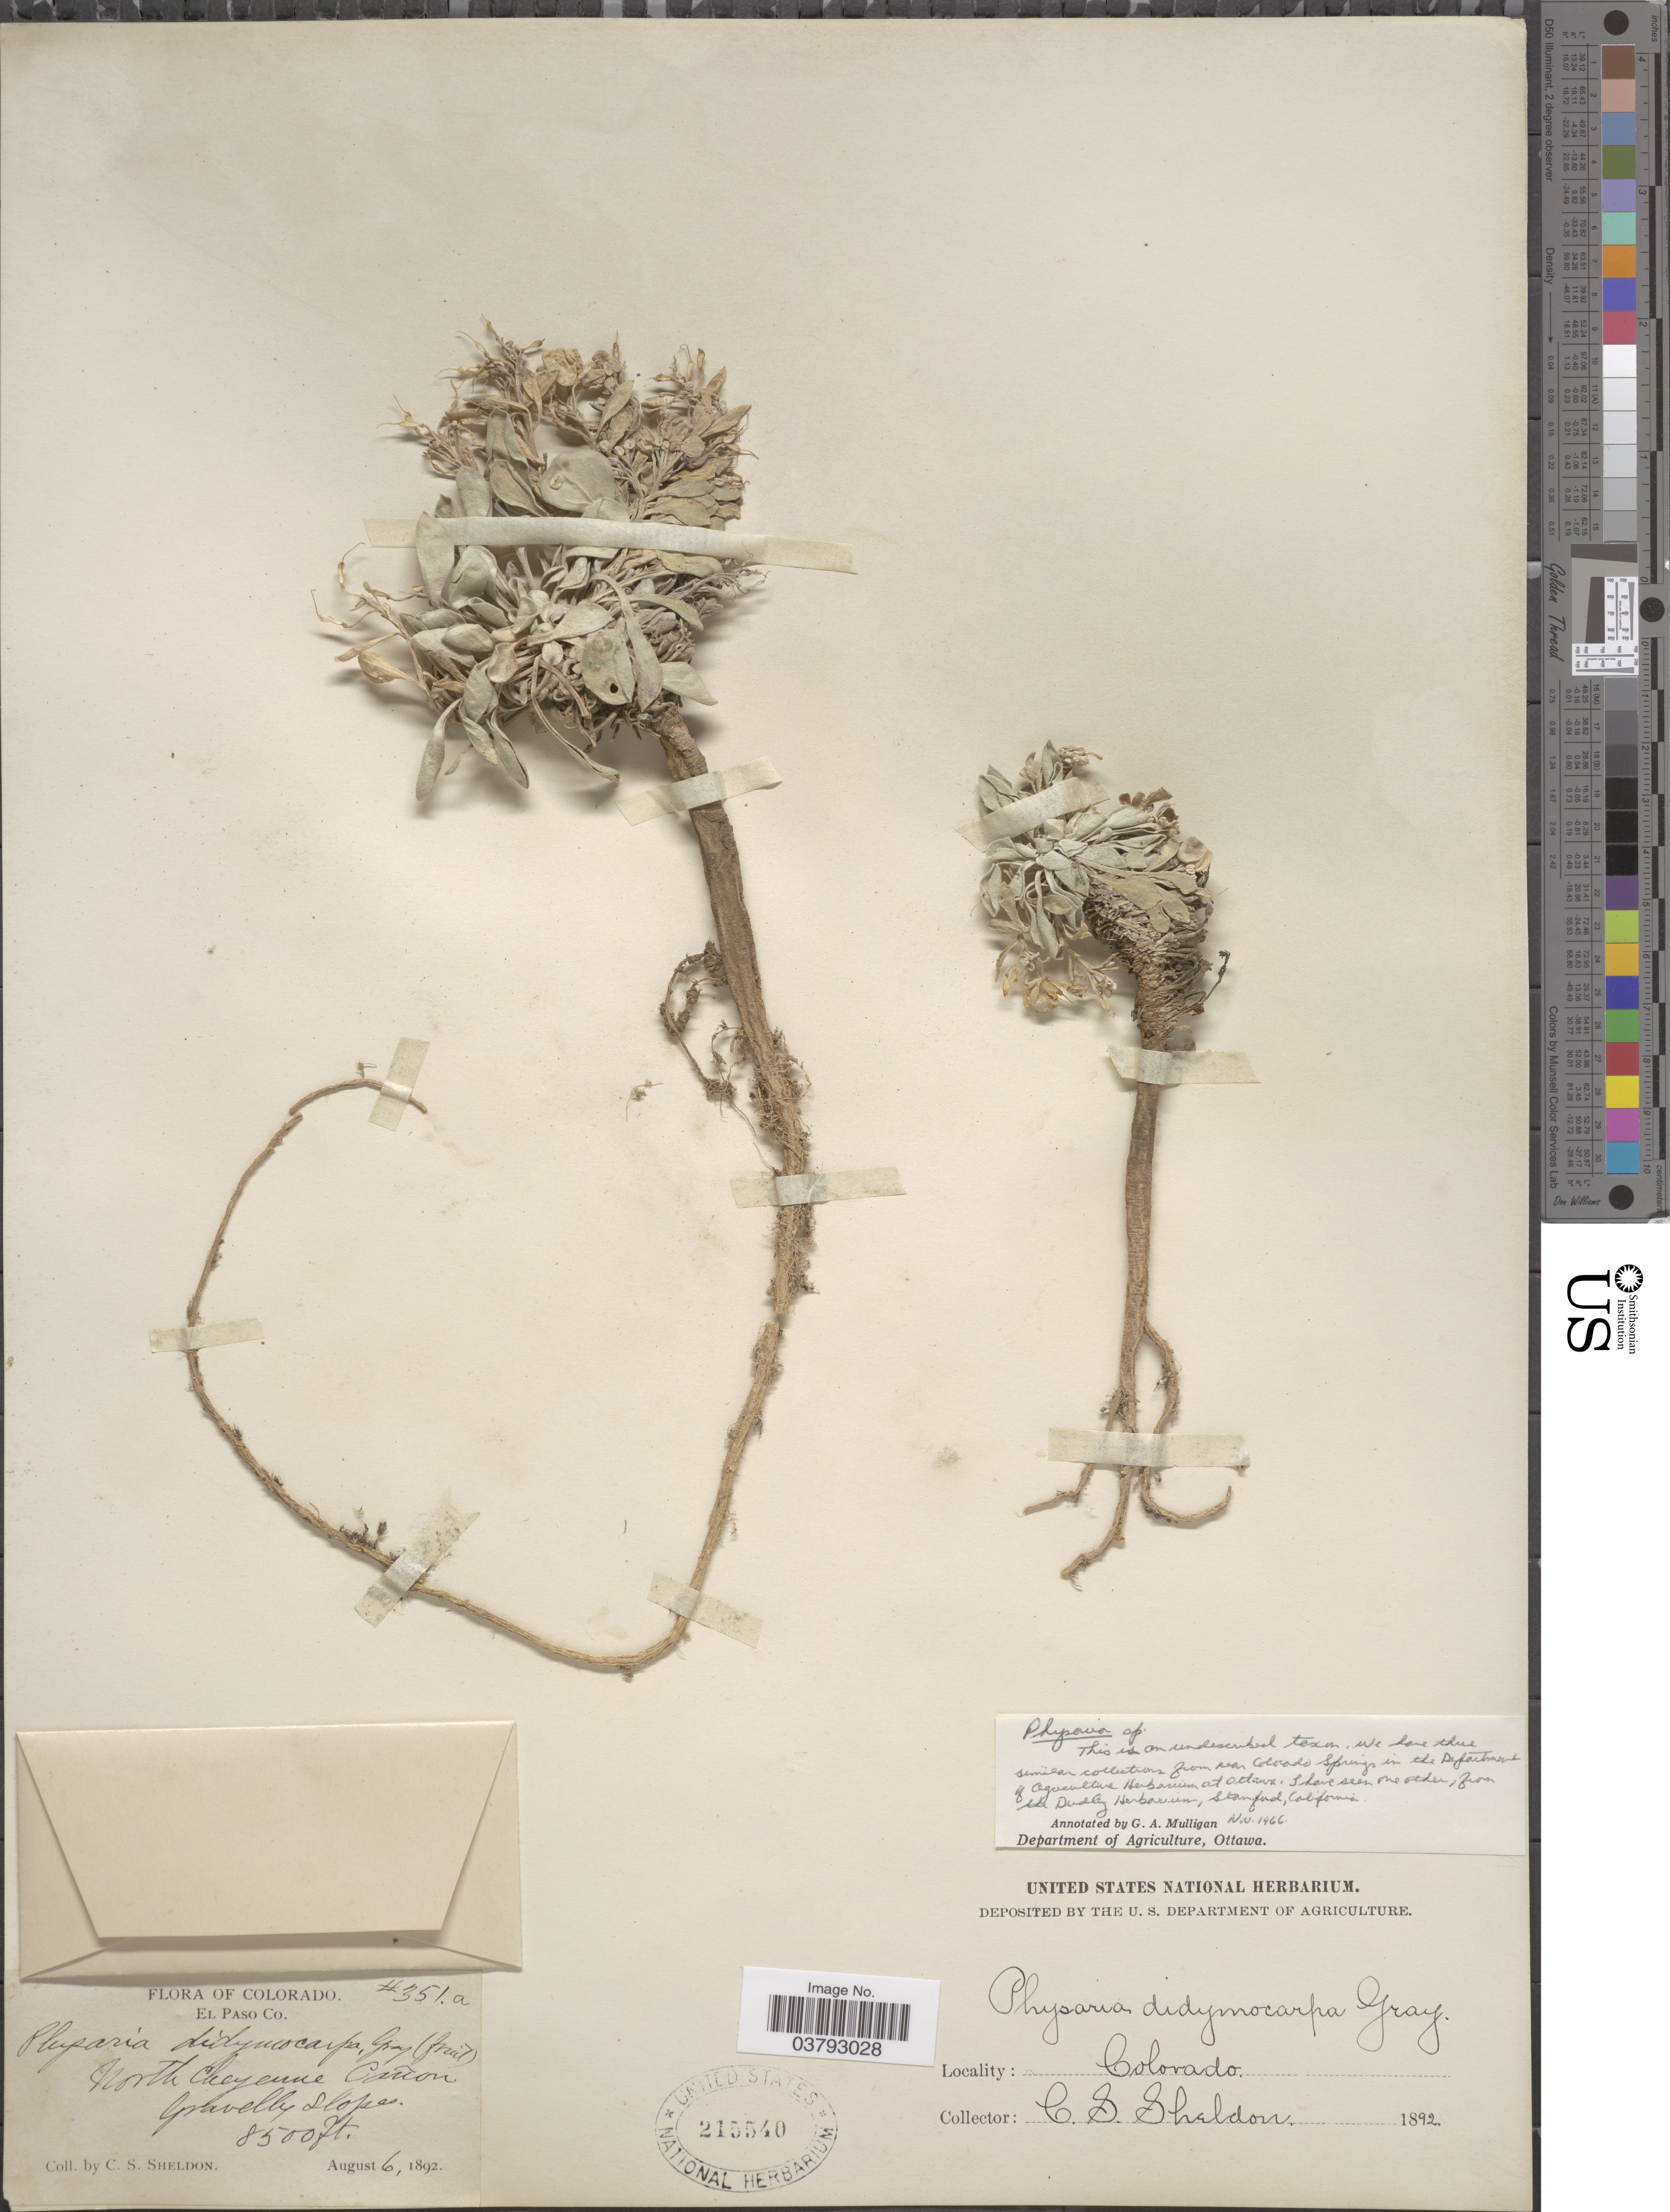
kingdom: Plantae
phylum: Tracheophyta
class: Magnoliopsida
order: Brassicales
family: Brassicaceae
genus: Physaria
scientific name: Physaria sp.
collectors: C. S. Sheldon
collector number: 351a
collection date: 1892-08-06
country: United States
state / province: Colorado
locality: El Paso Co. North Cheyenne Cañon.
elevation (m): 2591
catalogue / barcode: US 215540